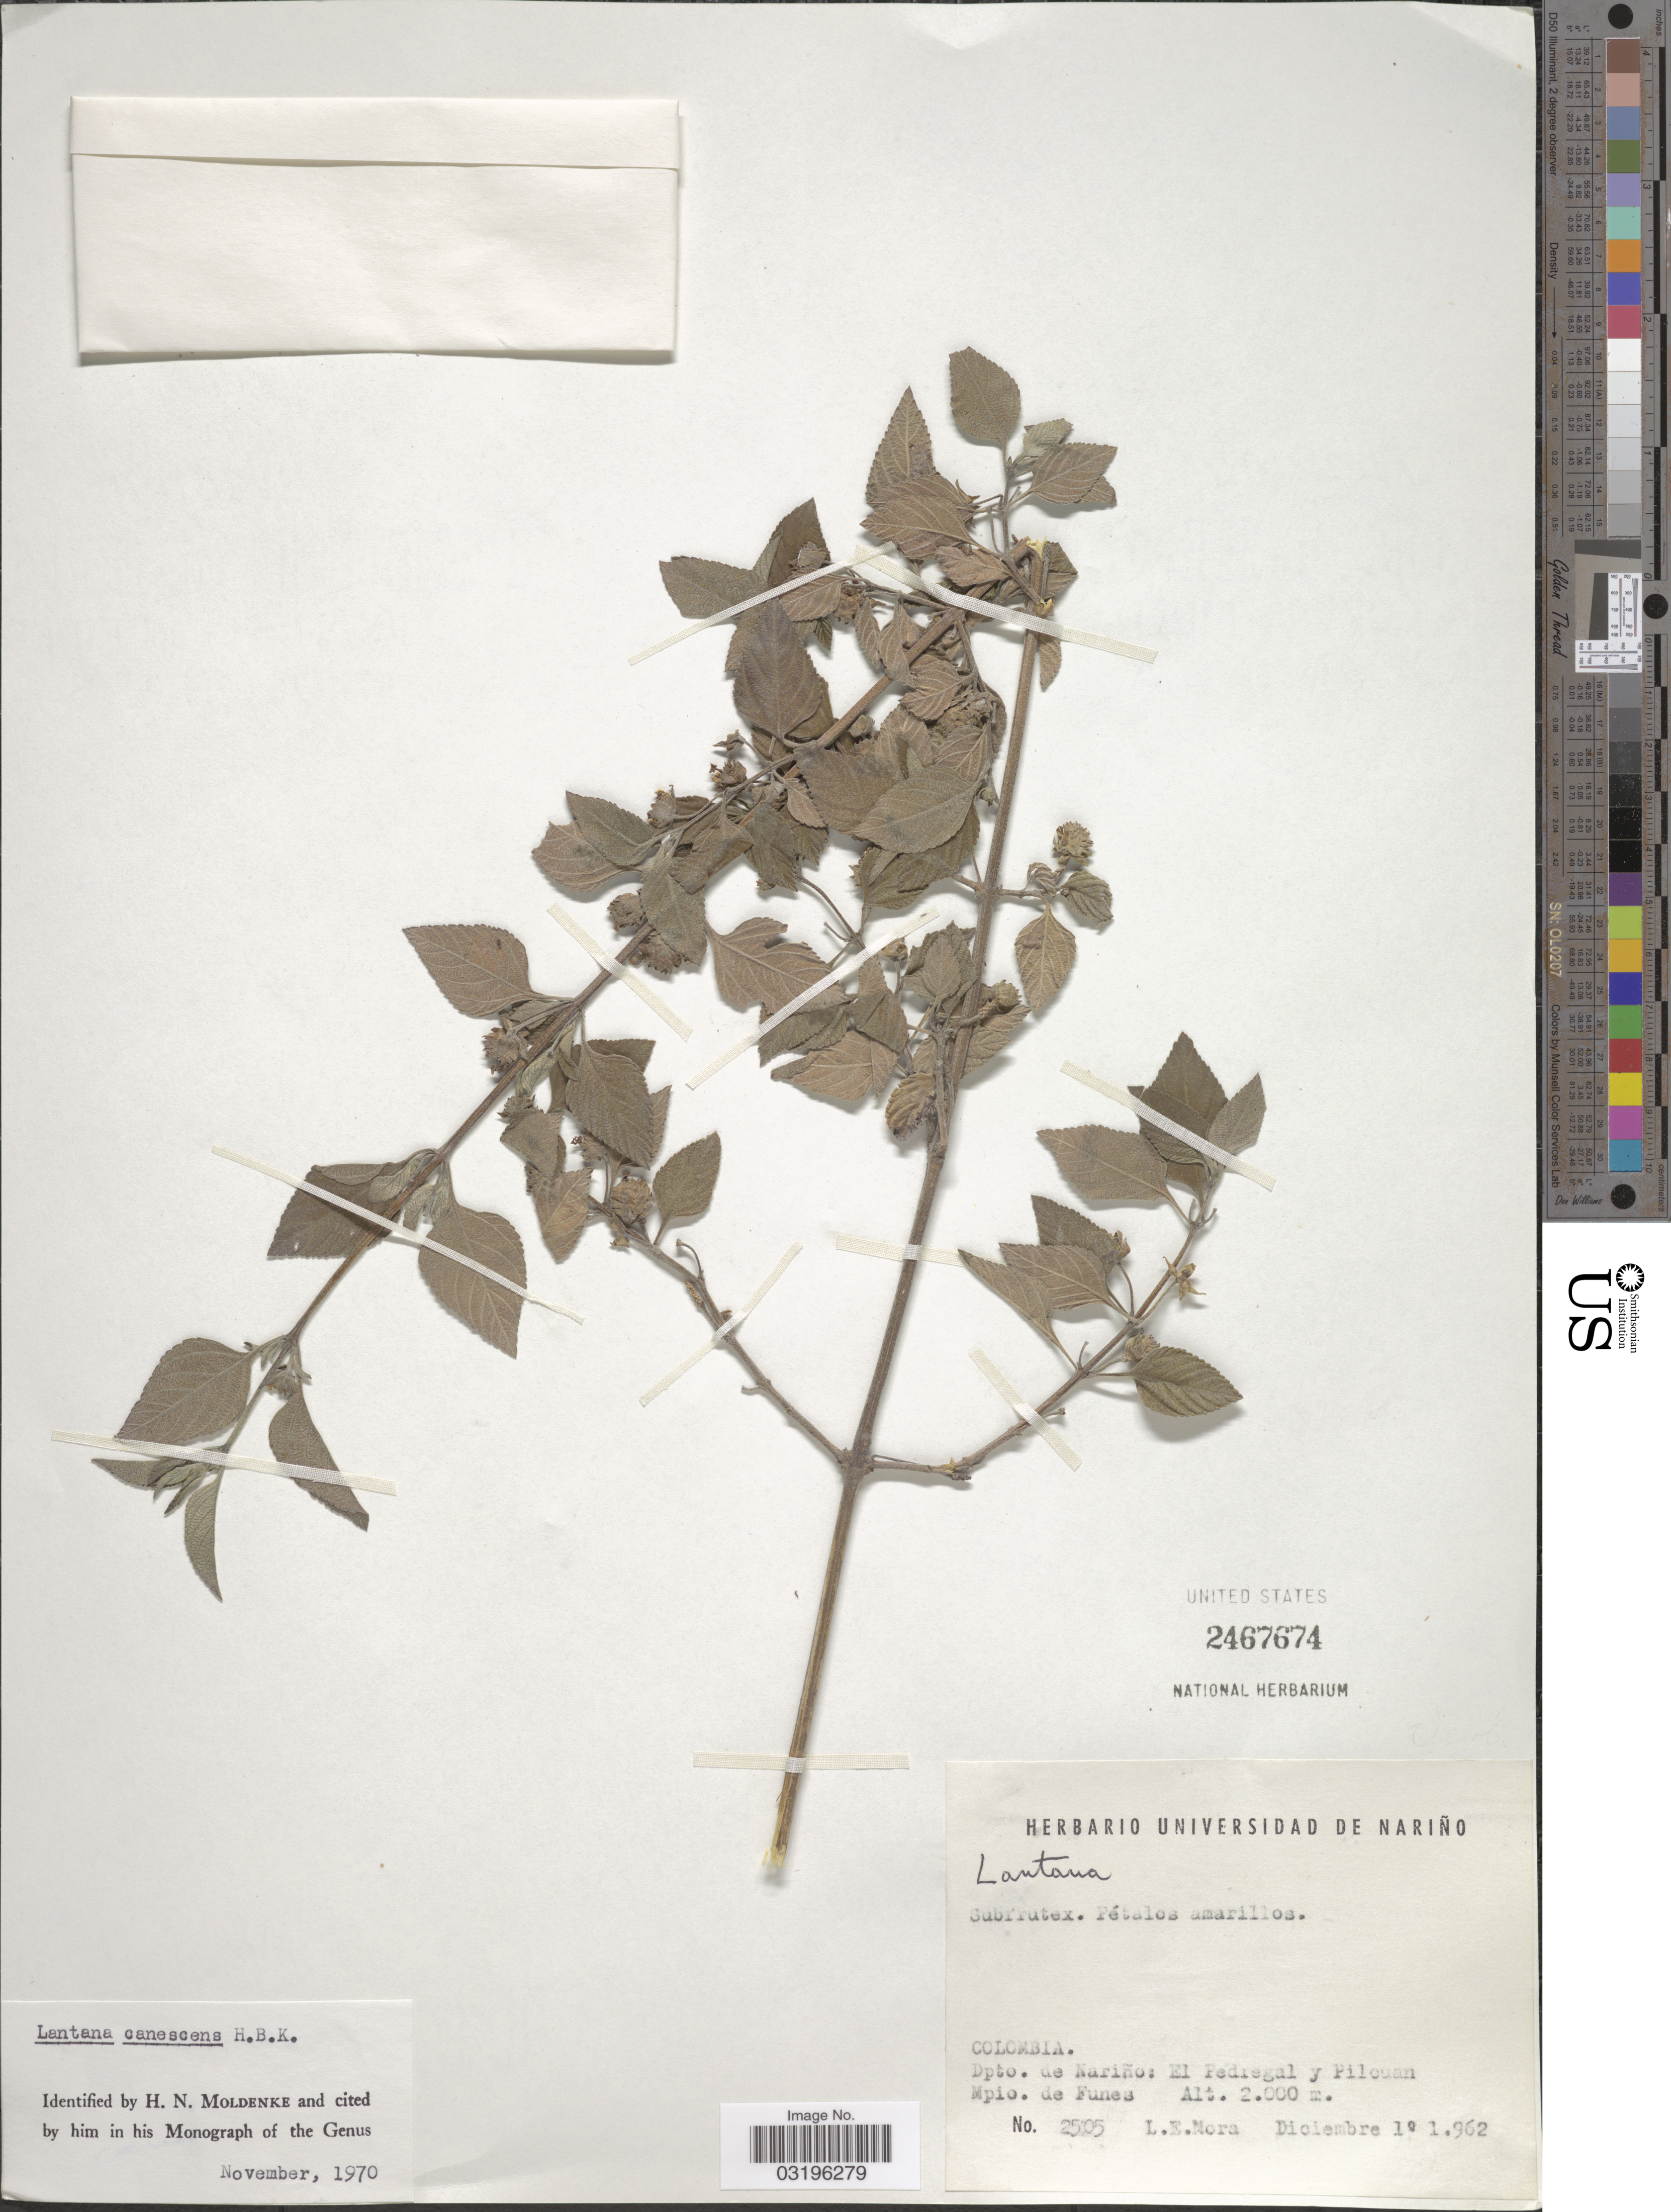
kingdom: Plantae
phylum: Tracheophyta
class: Magnoliopsida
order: Lamiales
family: Verbenaceae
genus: Lantana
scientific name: Lantana canescens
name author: Kunth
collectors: L. Mora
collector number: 2505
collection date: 1962-12-01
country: Colombia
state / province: Nariño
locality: Dpto. de Nariño: El Pedregal y Pilcuan. Mpio. de Funes.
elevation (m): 2000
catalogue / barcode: US 2467674